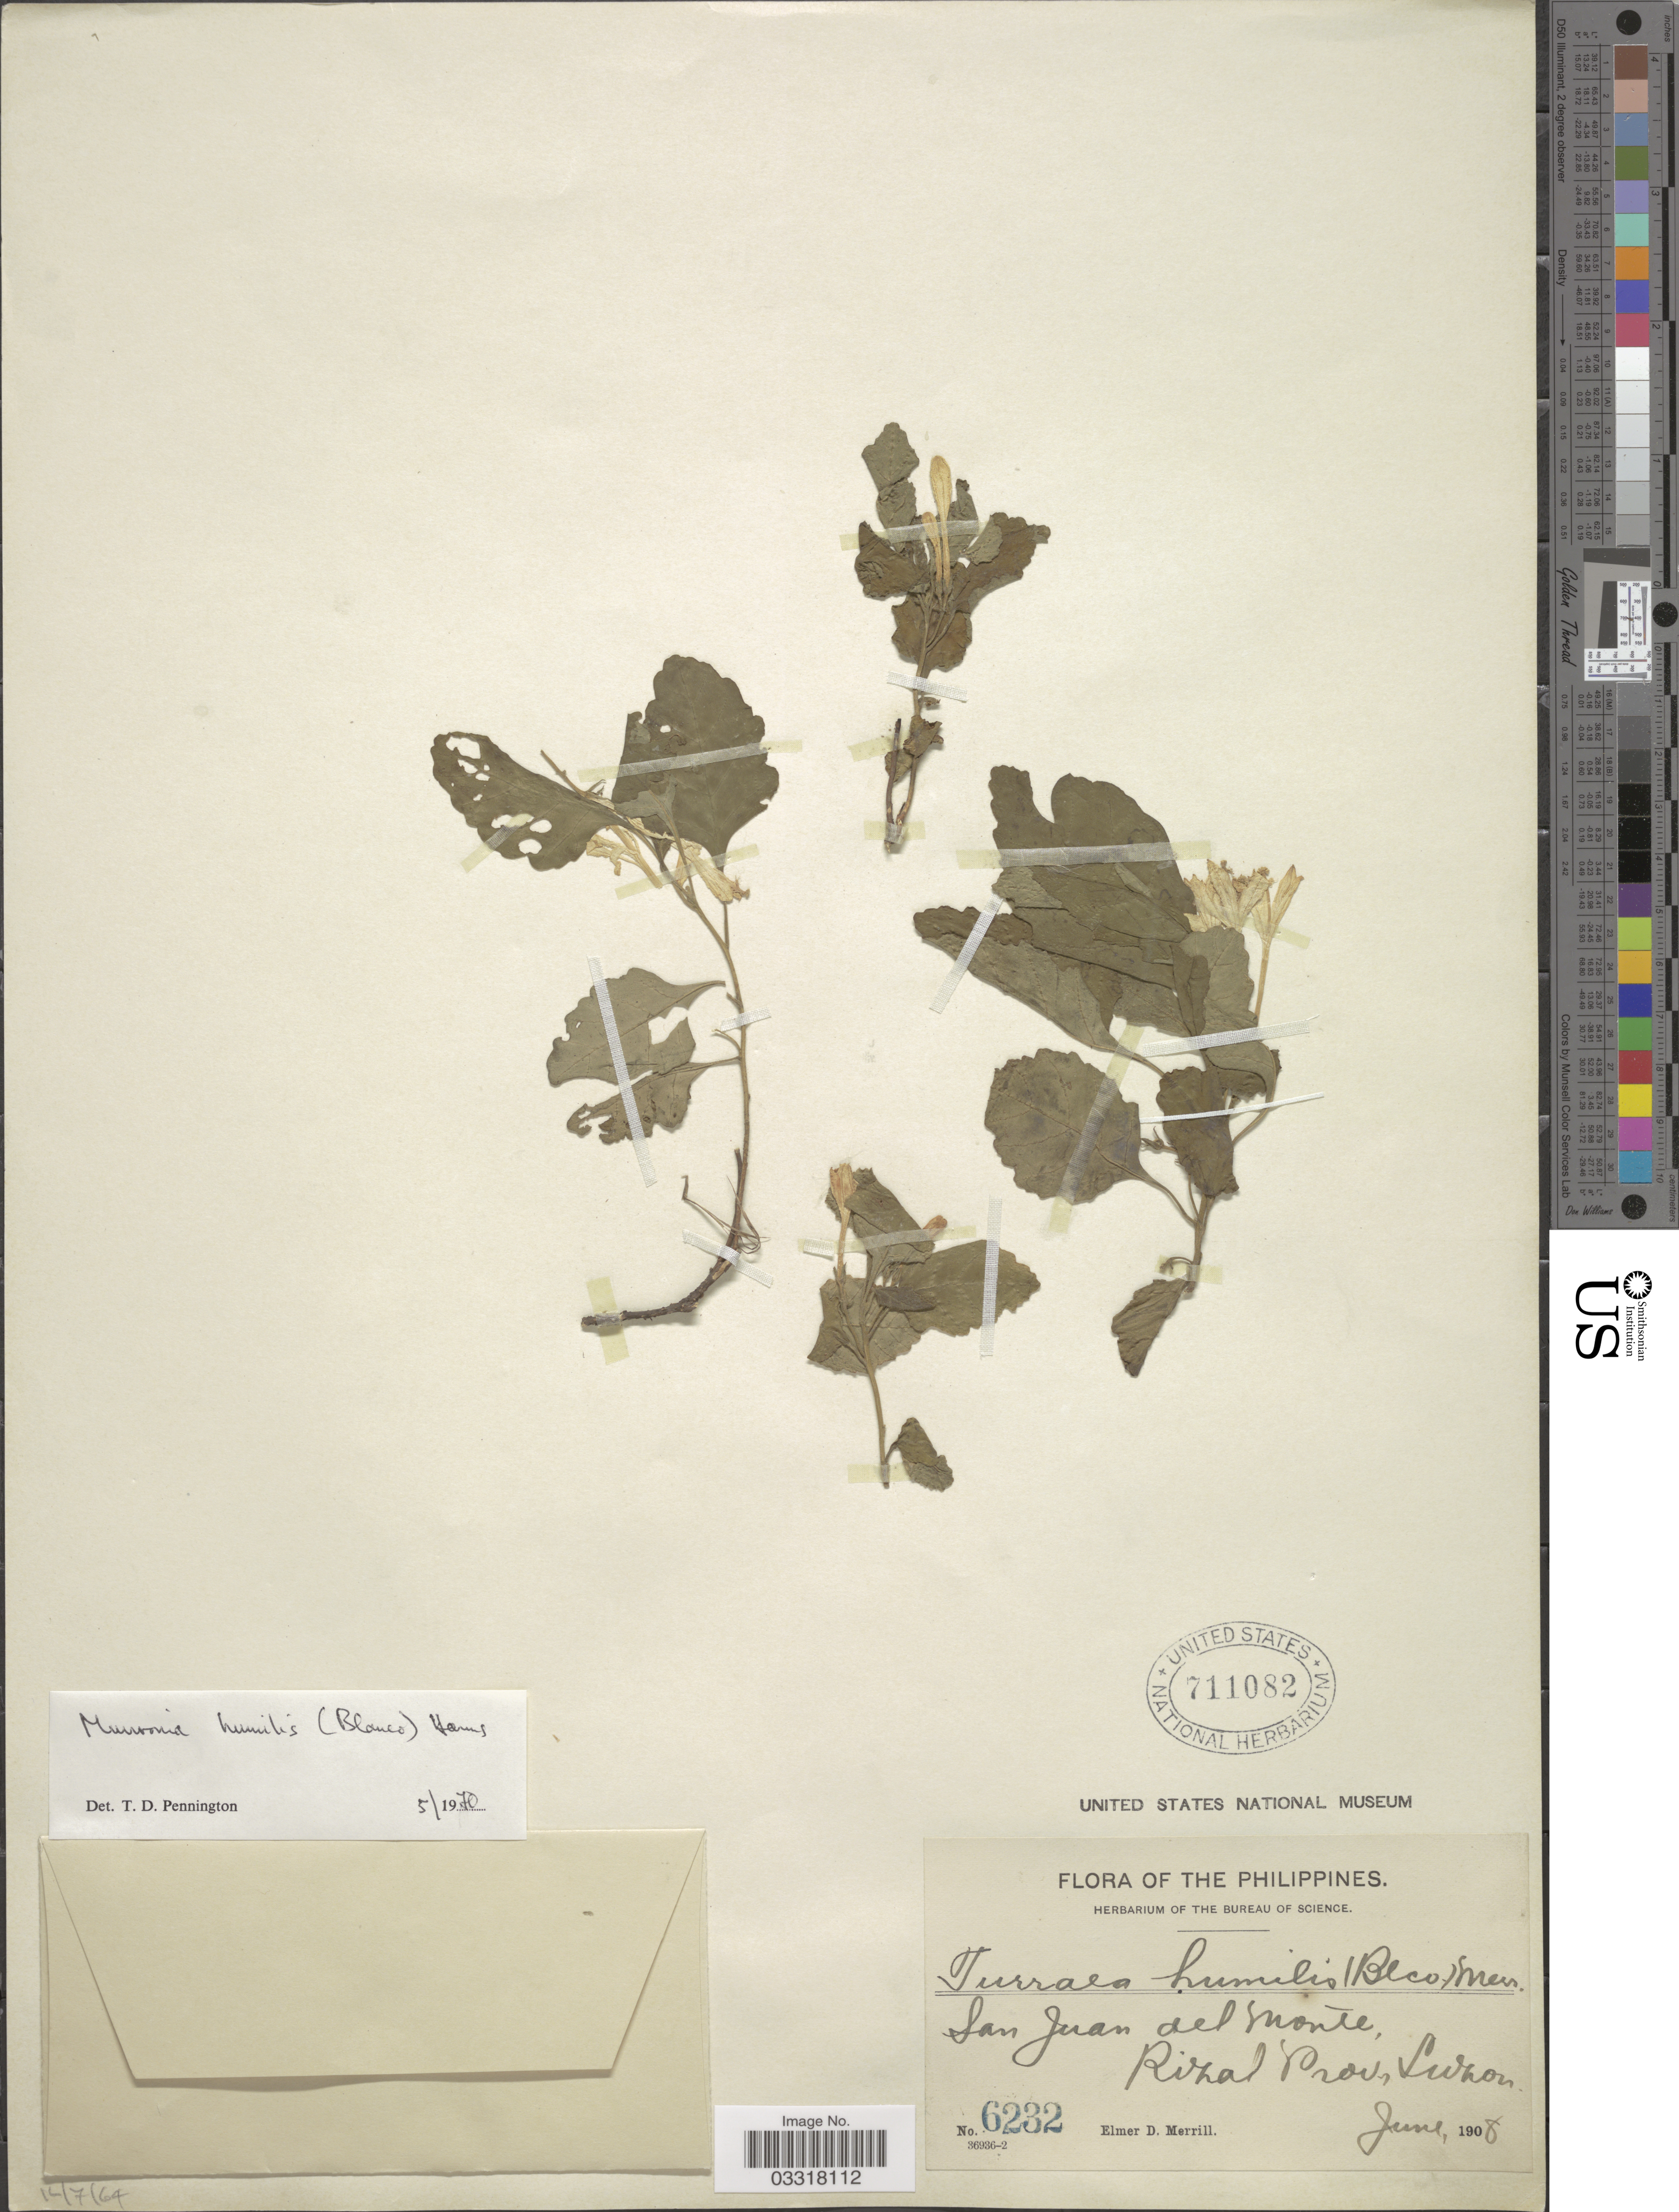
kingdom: Plantae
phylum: Tracheophyta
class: Magnoliopsida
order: Sapindales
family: Meliaceae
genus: Munronia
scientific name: Munronia humilis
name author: (Blanco) Harms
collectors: E. D. Merrill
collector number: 6232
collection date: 1908-06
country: Philippines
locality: San Juan del Monte, Rizal Prov, Luzon.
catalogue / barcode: US 711082